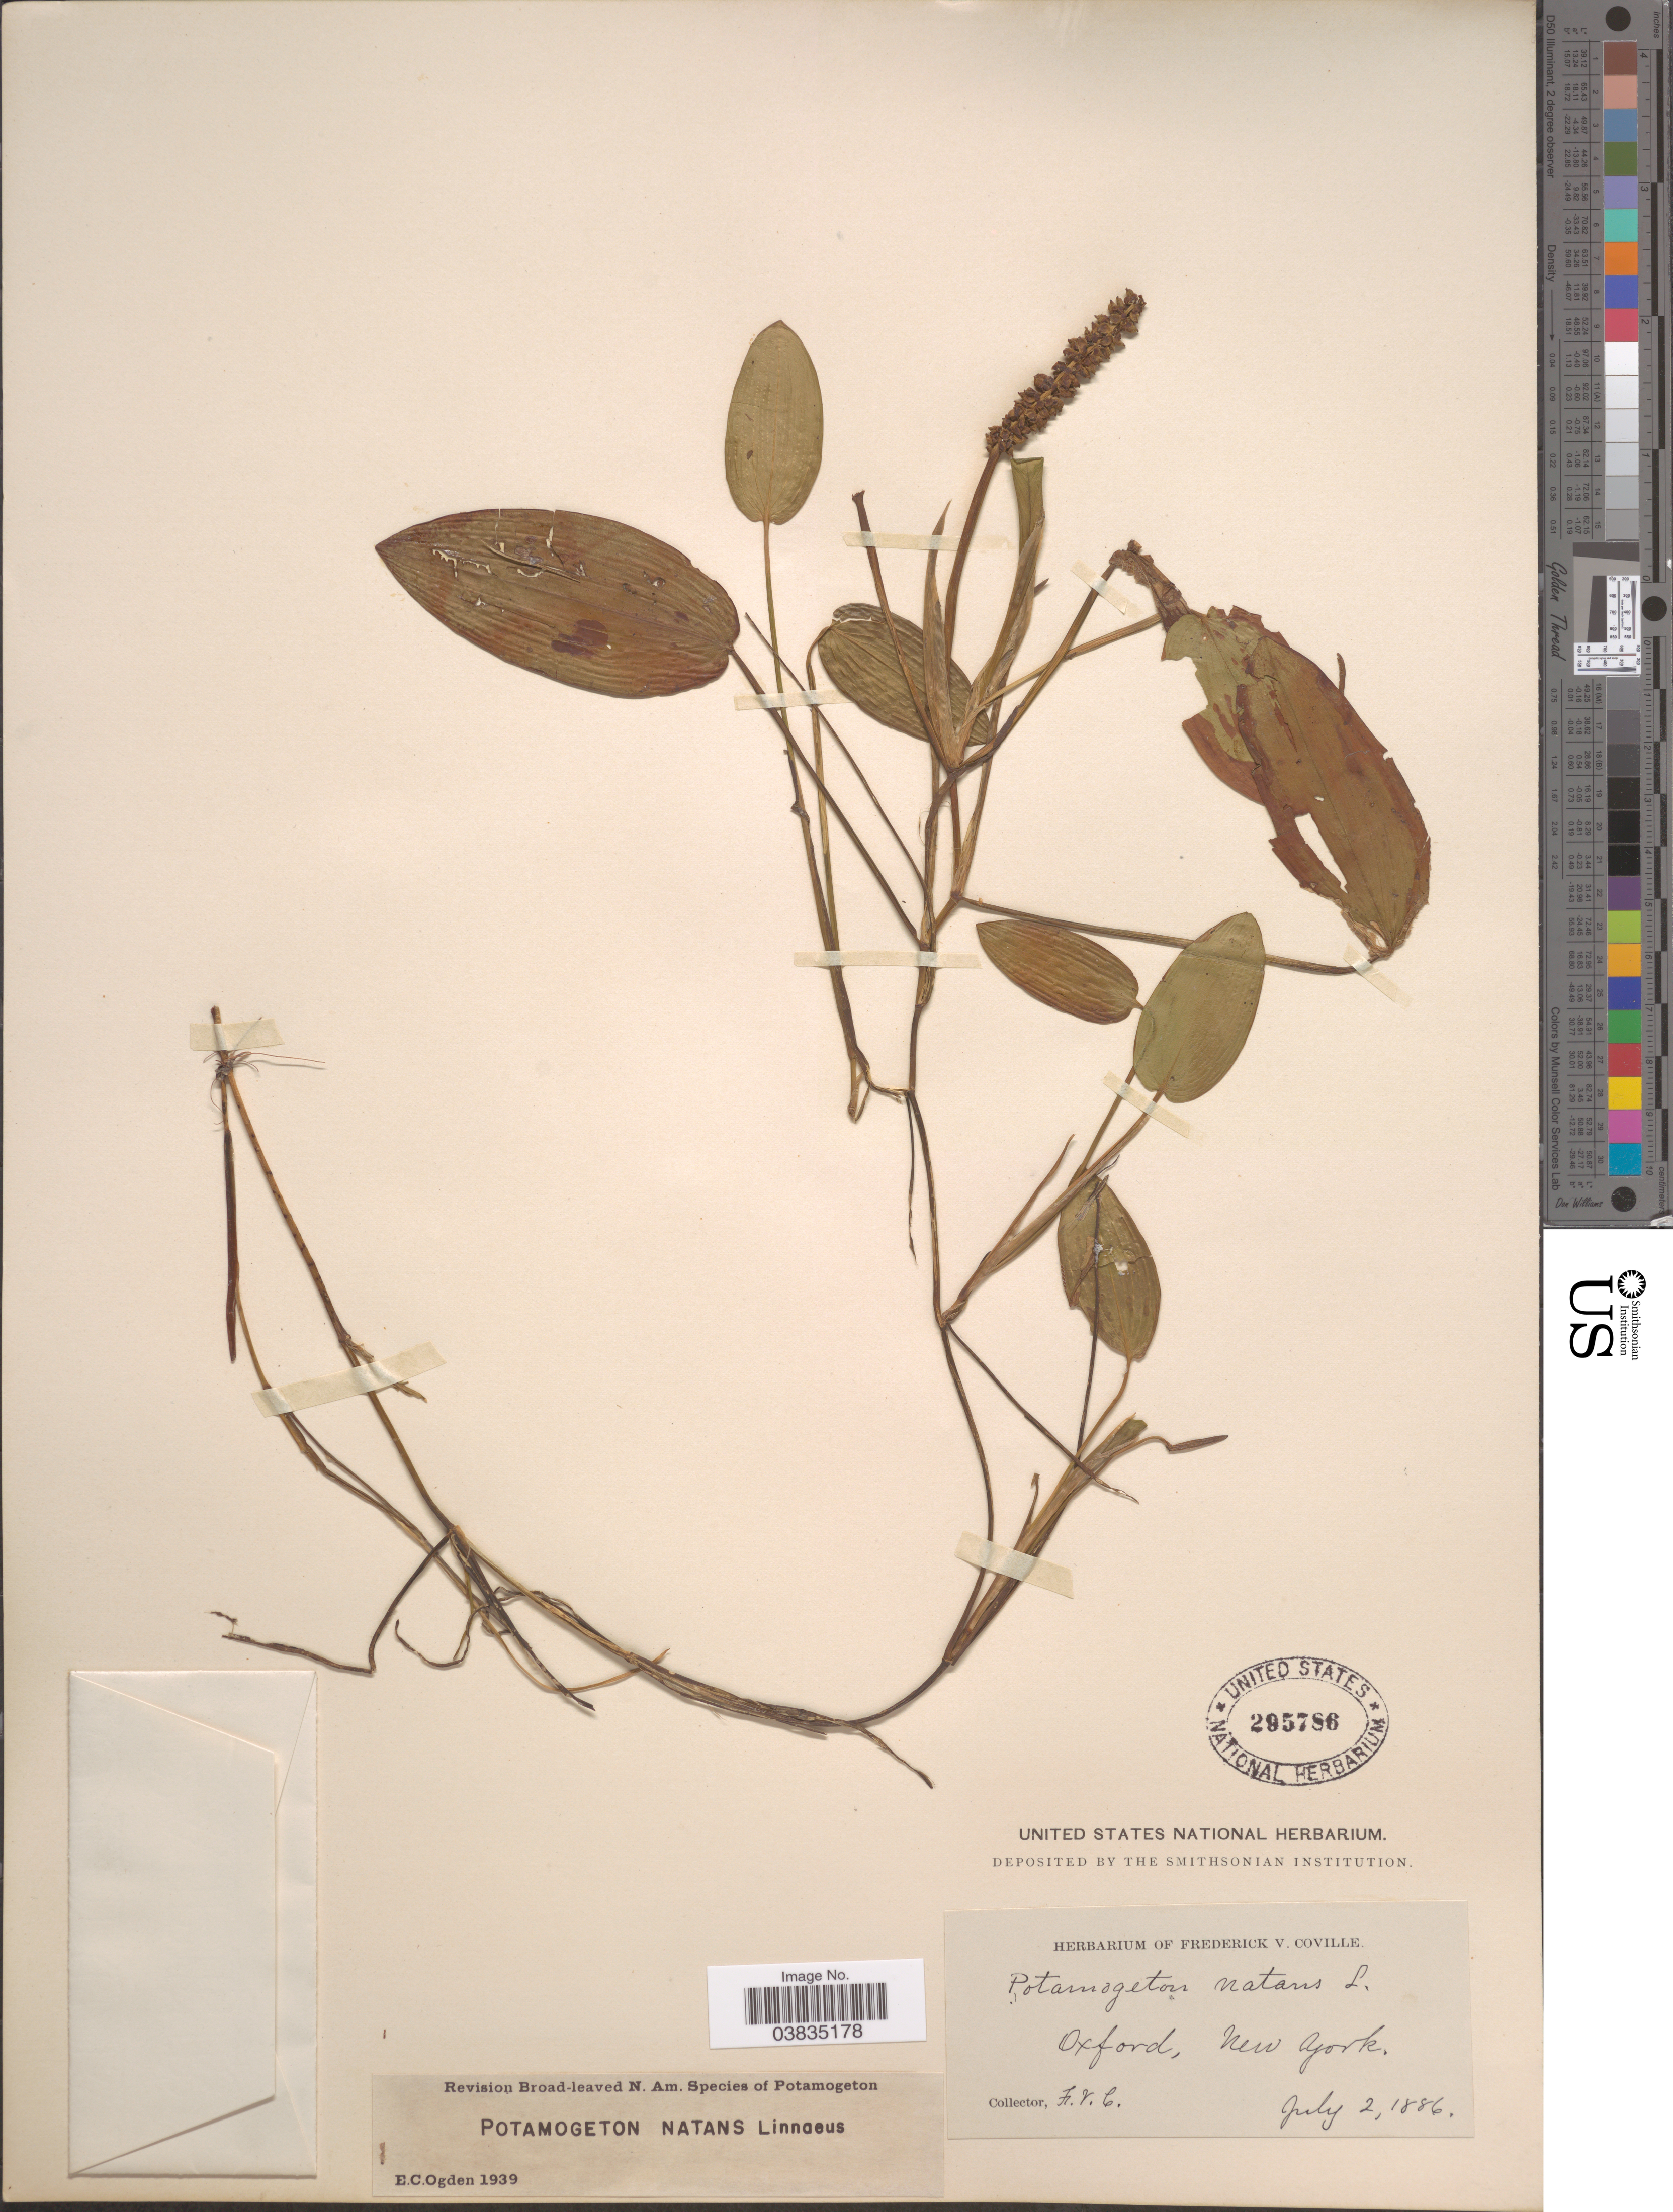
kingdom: Plantae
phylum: Tracheophyta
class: Liliopsida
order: Alismatales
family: Potamogetonaceae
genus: Potamogeton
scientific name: Potamogeton natans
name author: L.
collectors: F. V. Coville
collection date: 1886-07-02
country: United States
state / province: New York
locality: Oxford.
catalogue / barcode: US 295786